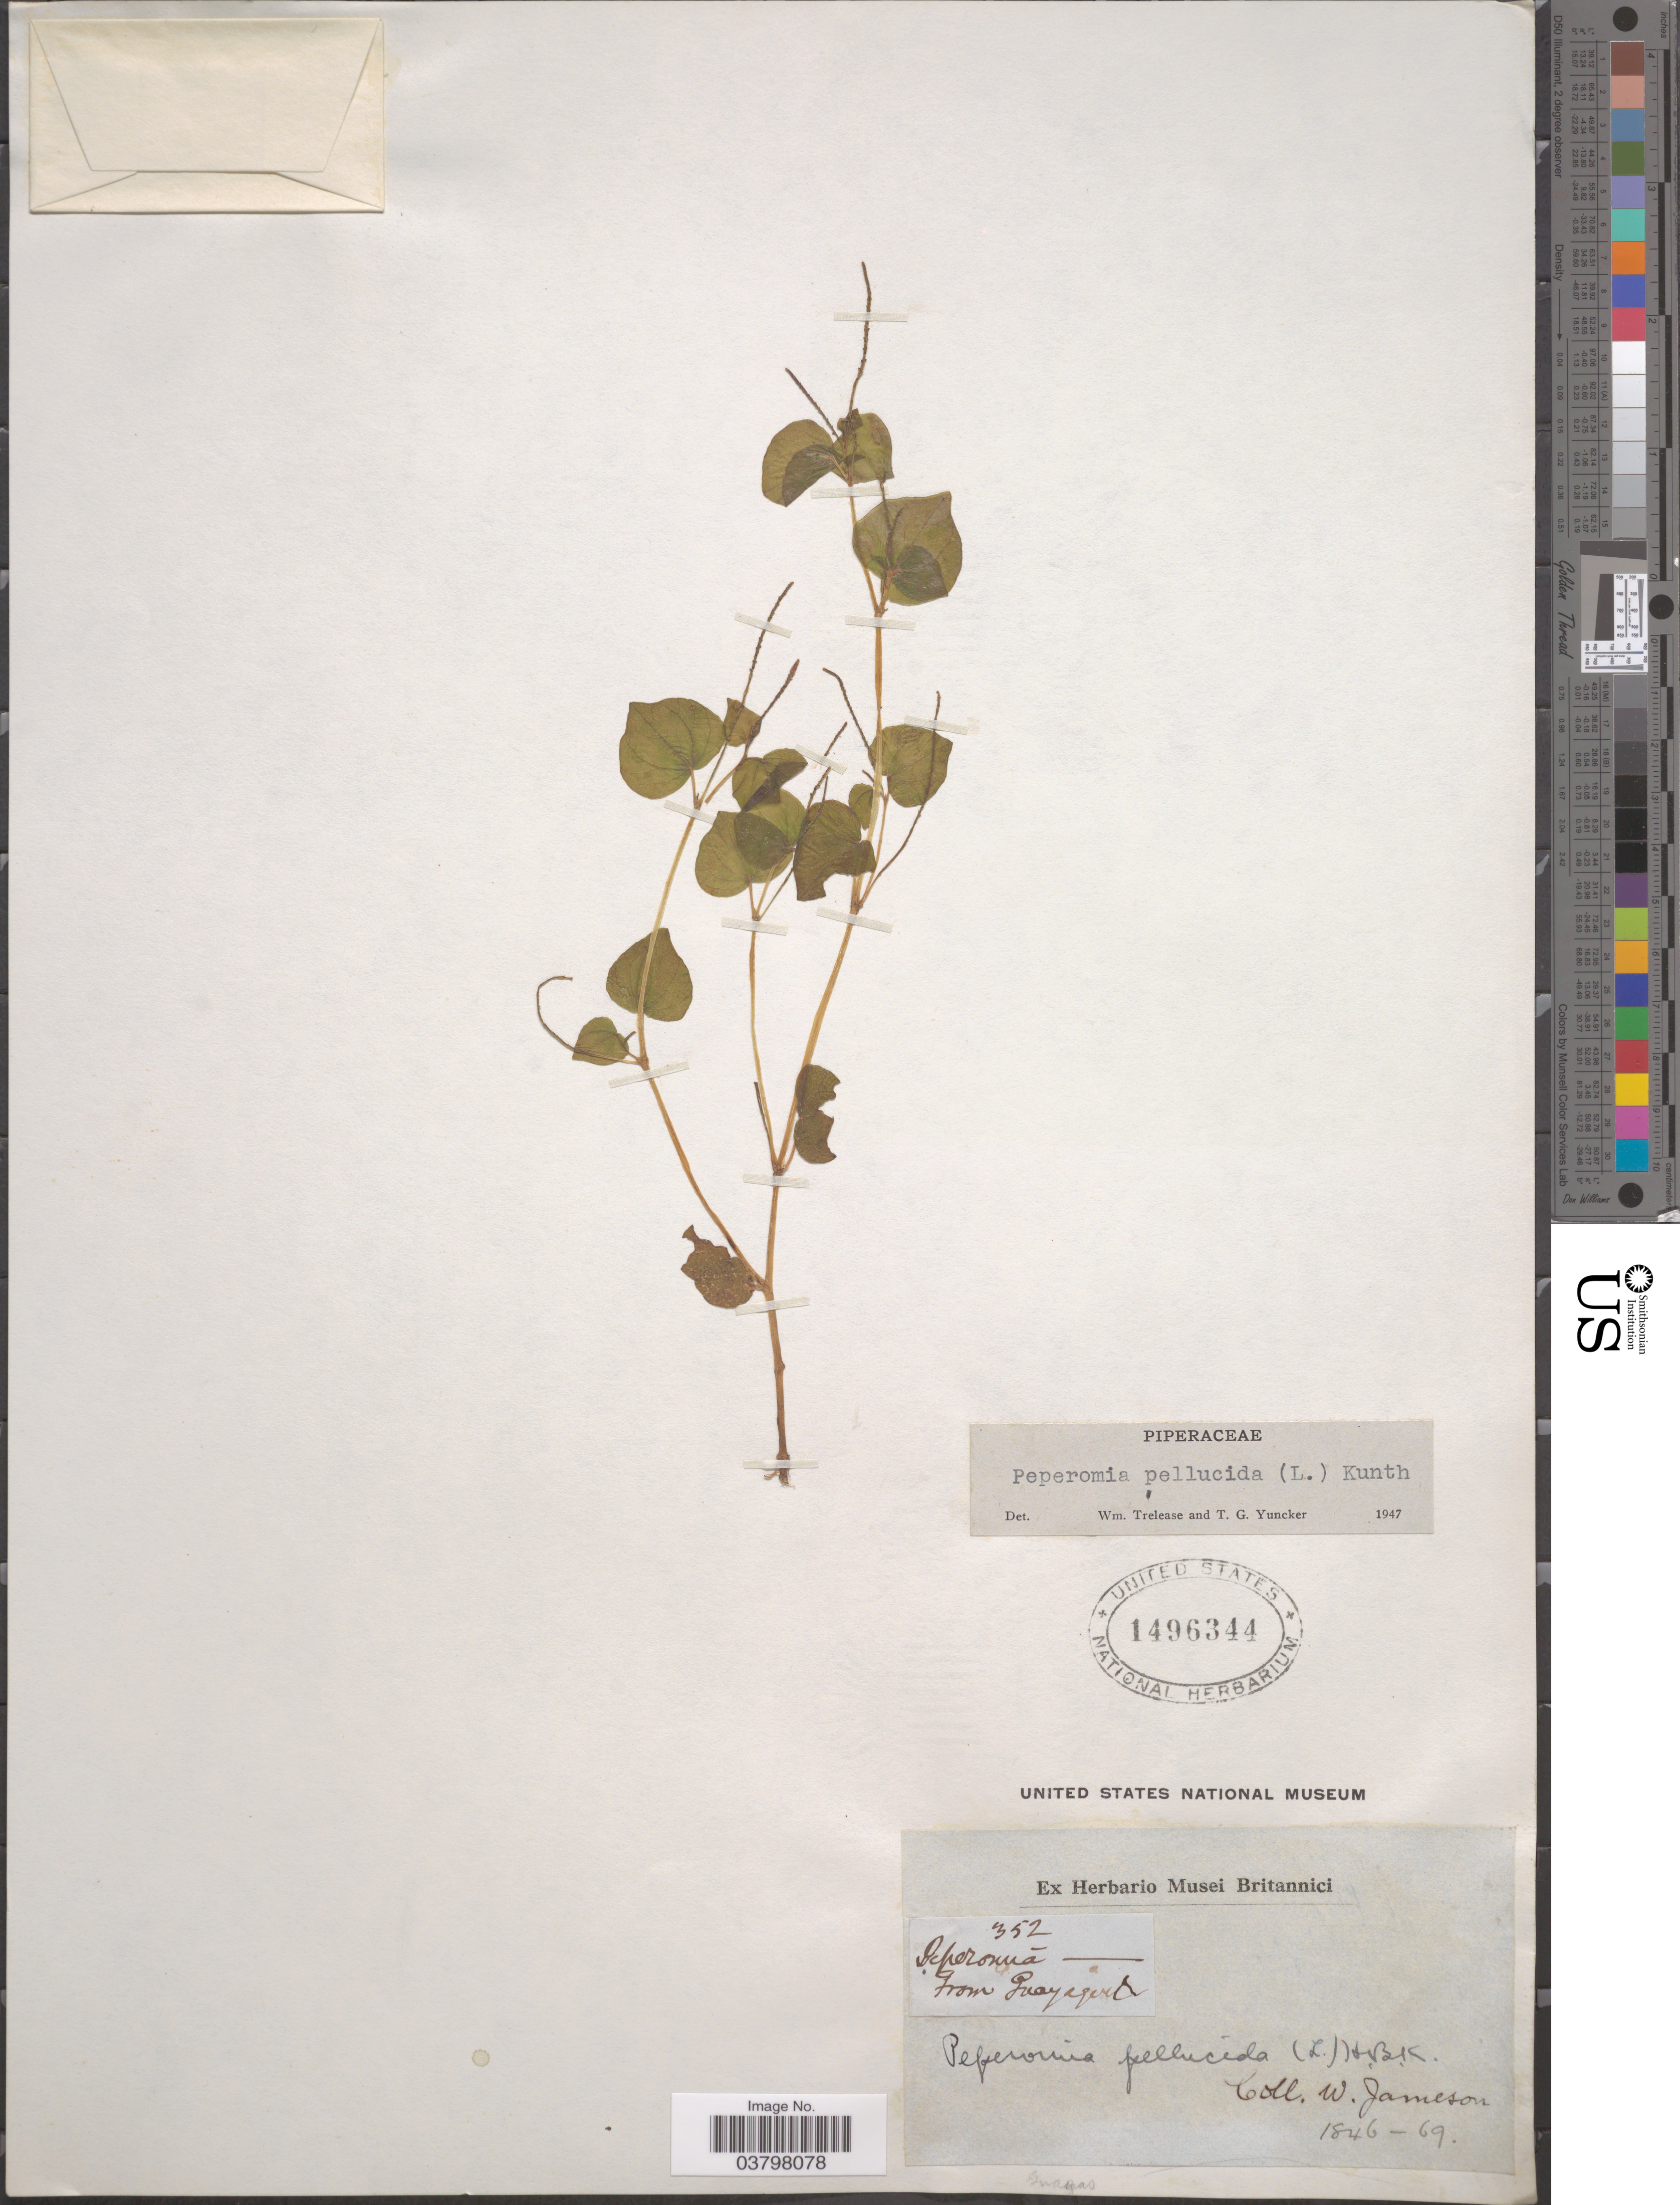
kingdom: Plantae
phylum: Tracheophyta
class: Magnoliopsida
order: Piperales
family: Piperaceae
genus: Peperomia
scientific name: Peperomia pellucida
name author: (L.) Kunth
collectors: W. Jameson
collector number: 352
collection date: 1846/1869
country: Ecuador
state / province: Guayas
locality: From Guayaquil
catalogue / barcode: US 1496344